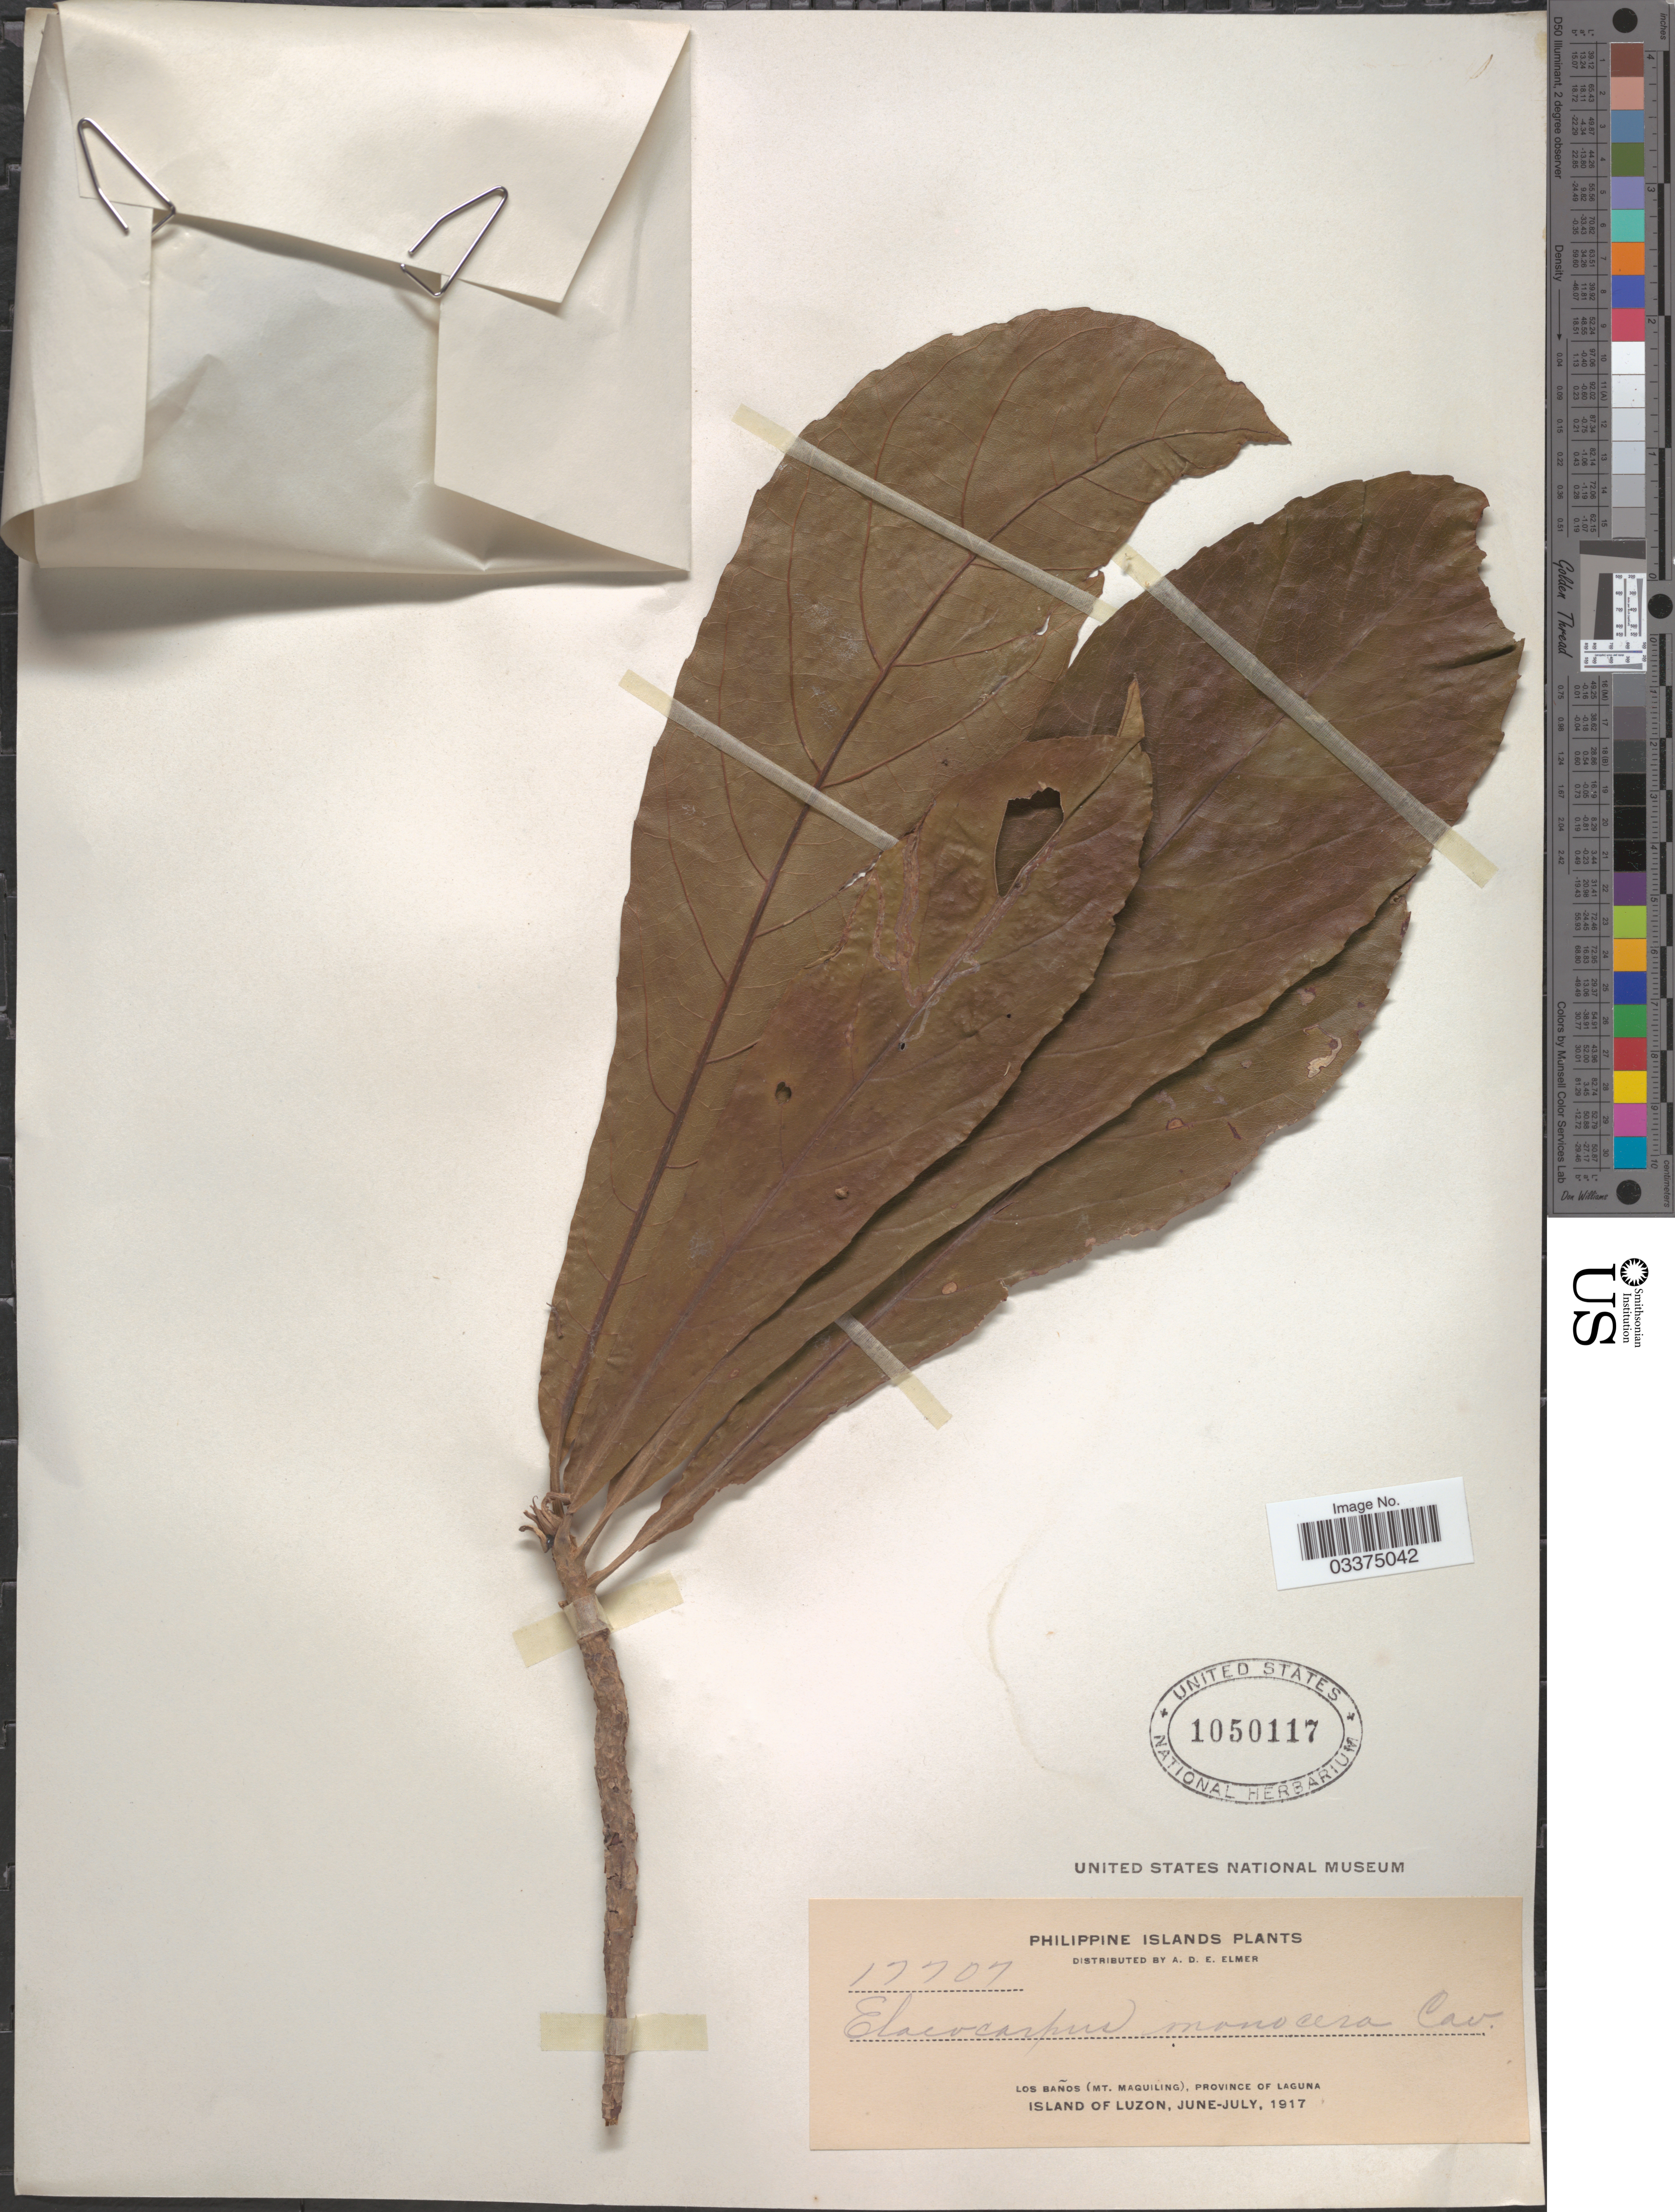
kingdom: Plantae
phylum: Tracheophyta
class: Magnoliopsida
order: Oxalidales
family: Elaeocarpaceae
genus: Elaeocarpus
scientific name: Elaeocarpus monocera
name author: Cav.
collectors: A. D. E. Elmer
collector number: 17707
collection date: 1917-06/1917-07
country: Philippines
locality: Los Baños (Mt. Maquiling), Province of Laguna. Island of Luzon.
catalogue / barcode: US 1050117